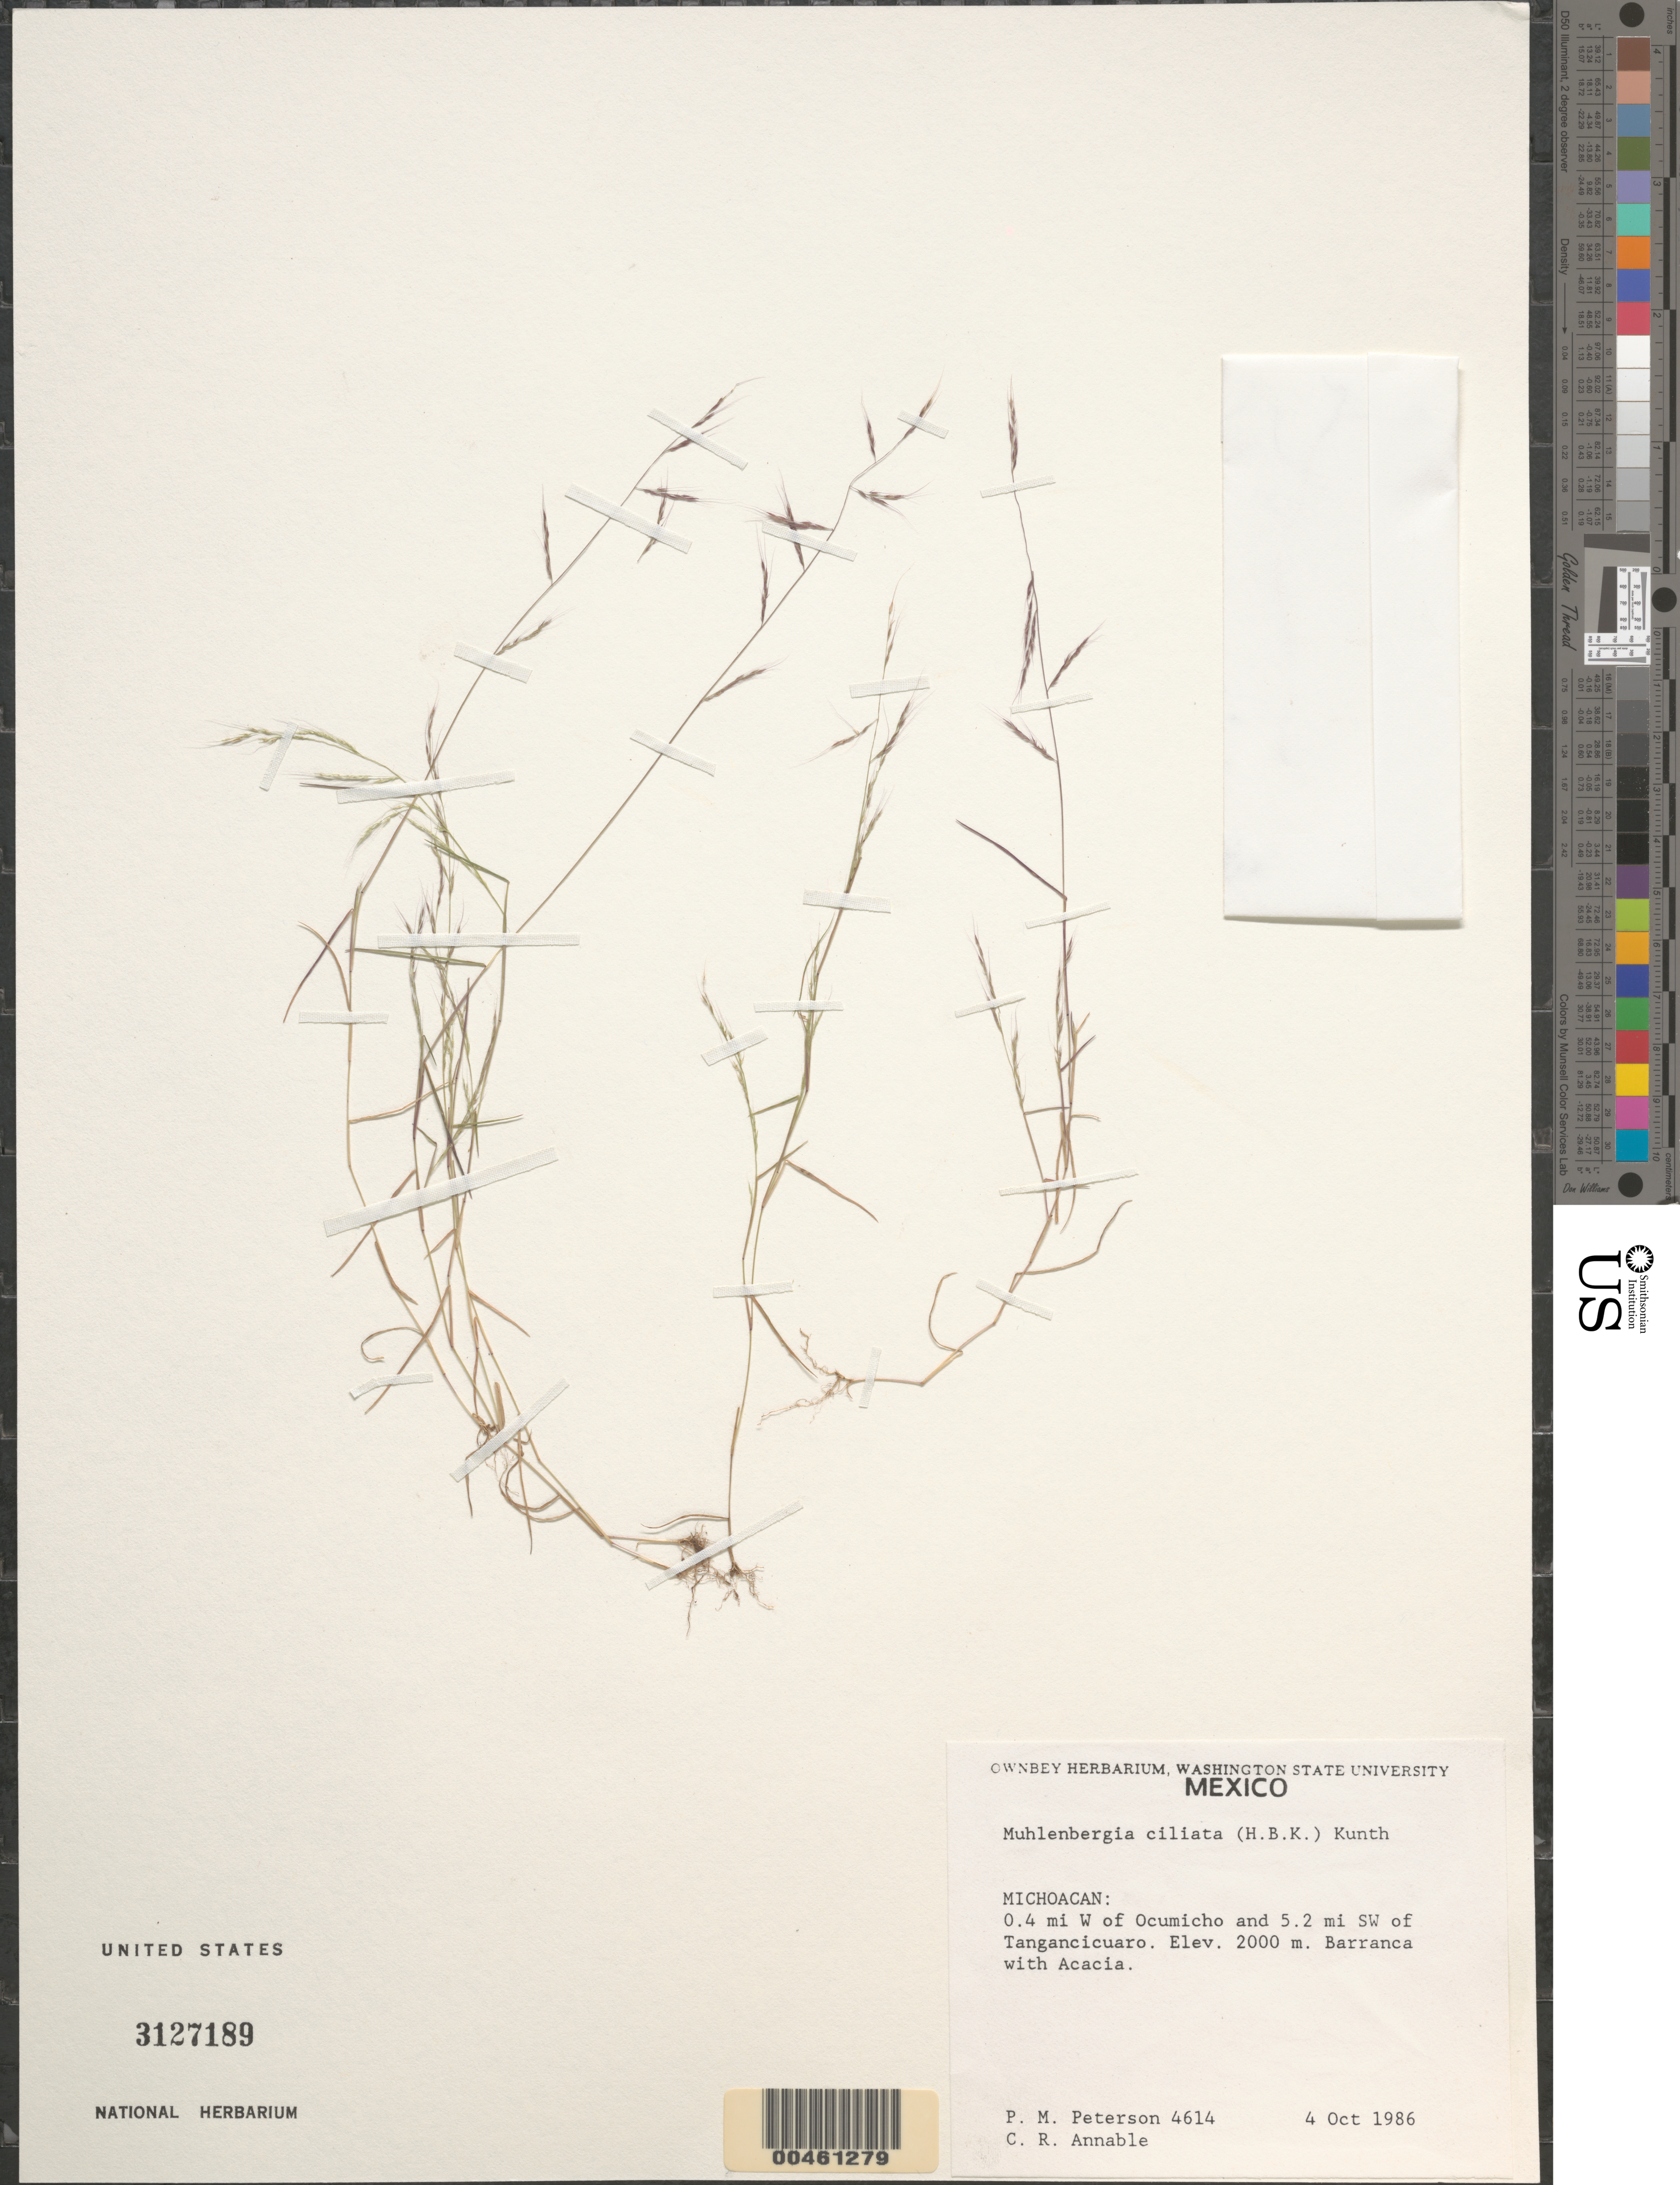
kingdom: Plantae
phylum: Tracheophyta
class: Liliopsida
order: Poales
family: Poaceae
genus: Muhlenbergia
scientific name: Muhlenbergia ciliata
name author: (Kunth) Trin.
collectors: P. M. Peterson & C. R. Annable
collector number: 04614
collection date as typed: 04 Oct 1986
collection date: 1986-10-04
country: Mexico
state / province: Michoacán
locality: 0.4 miles W of Tangancicuaro.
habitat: Barranca with Acacia.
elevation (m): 2000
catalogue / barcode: US 3127189